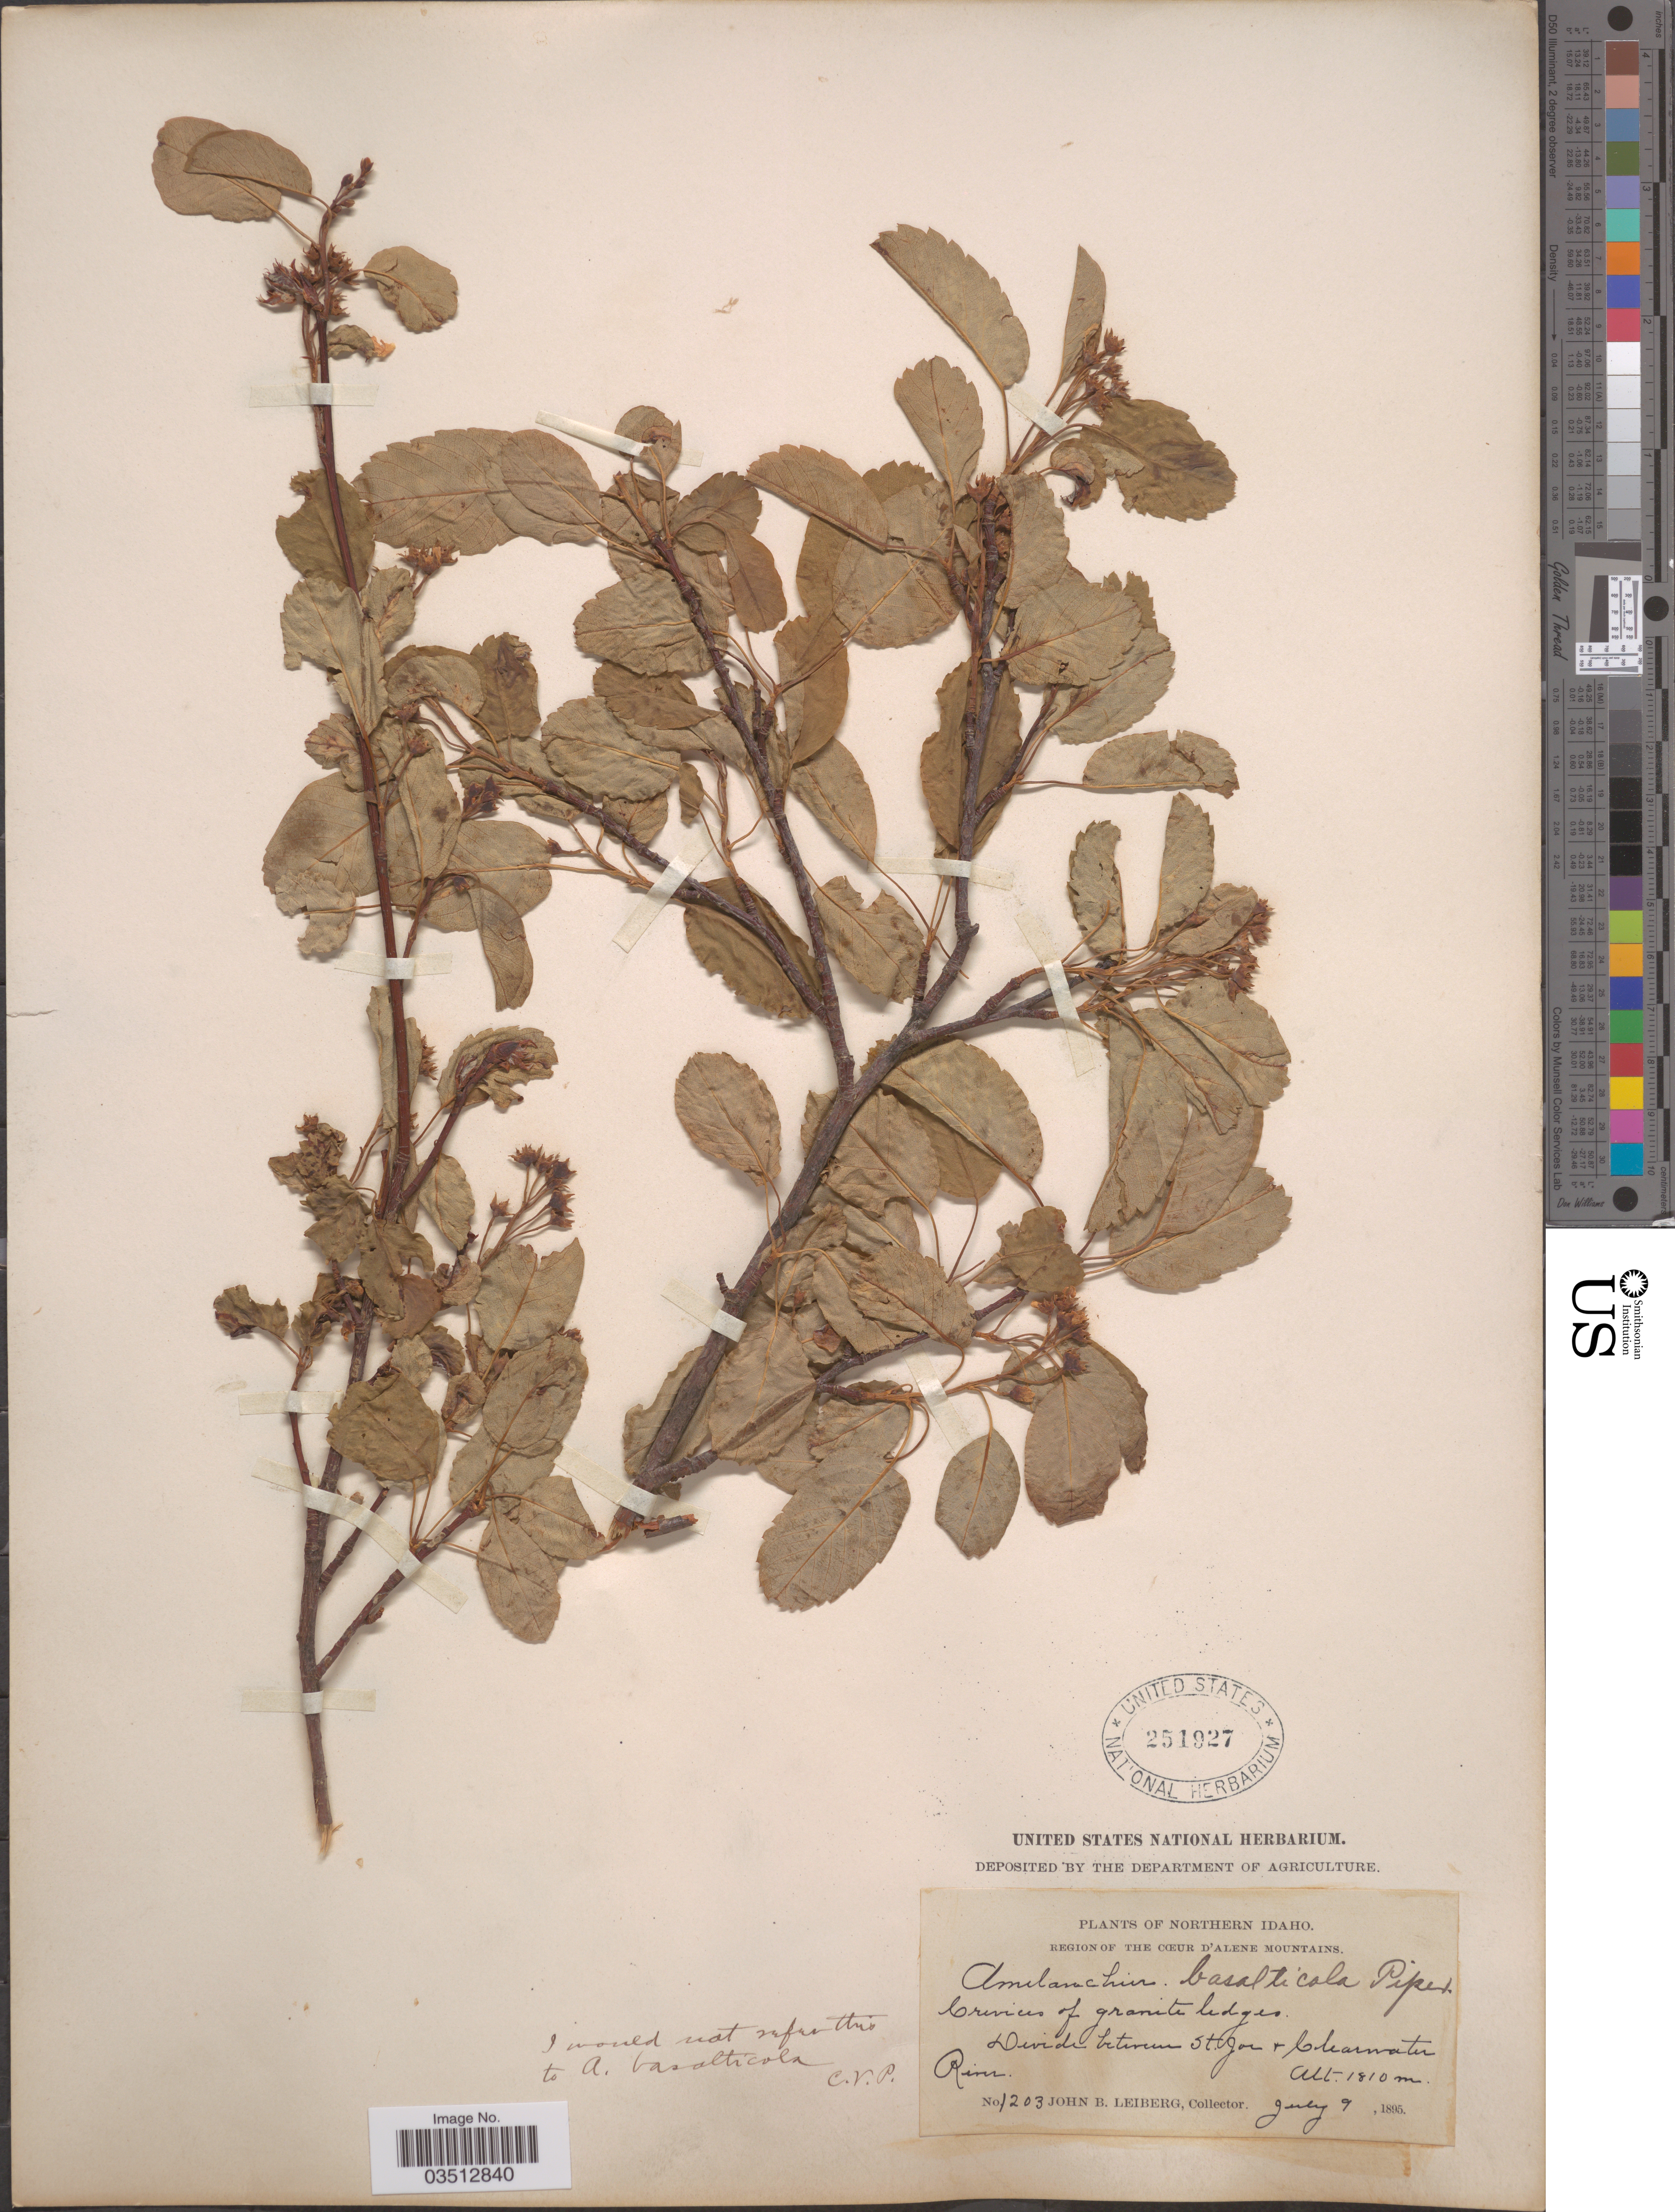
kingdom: Plantae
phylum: Tracheophyta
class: Magnoliopsida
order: Rosales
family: Rosaceae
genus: Amelanchier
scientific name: Amelanchier sp.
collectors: J. B. Leiberg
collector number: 1203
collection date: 1895-07-09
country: United States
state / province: Idaho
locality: Northern Idaho. Region of the Cœur de'Alene Mountains. Divide between St. Joe & Clearwater River.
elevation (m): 1810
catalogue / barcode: US 251927